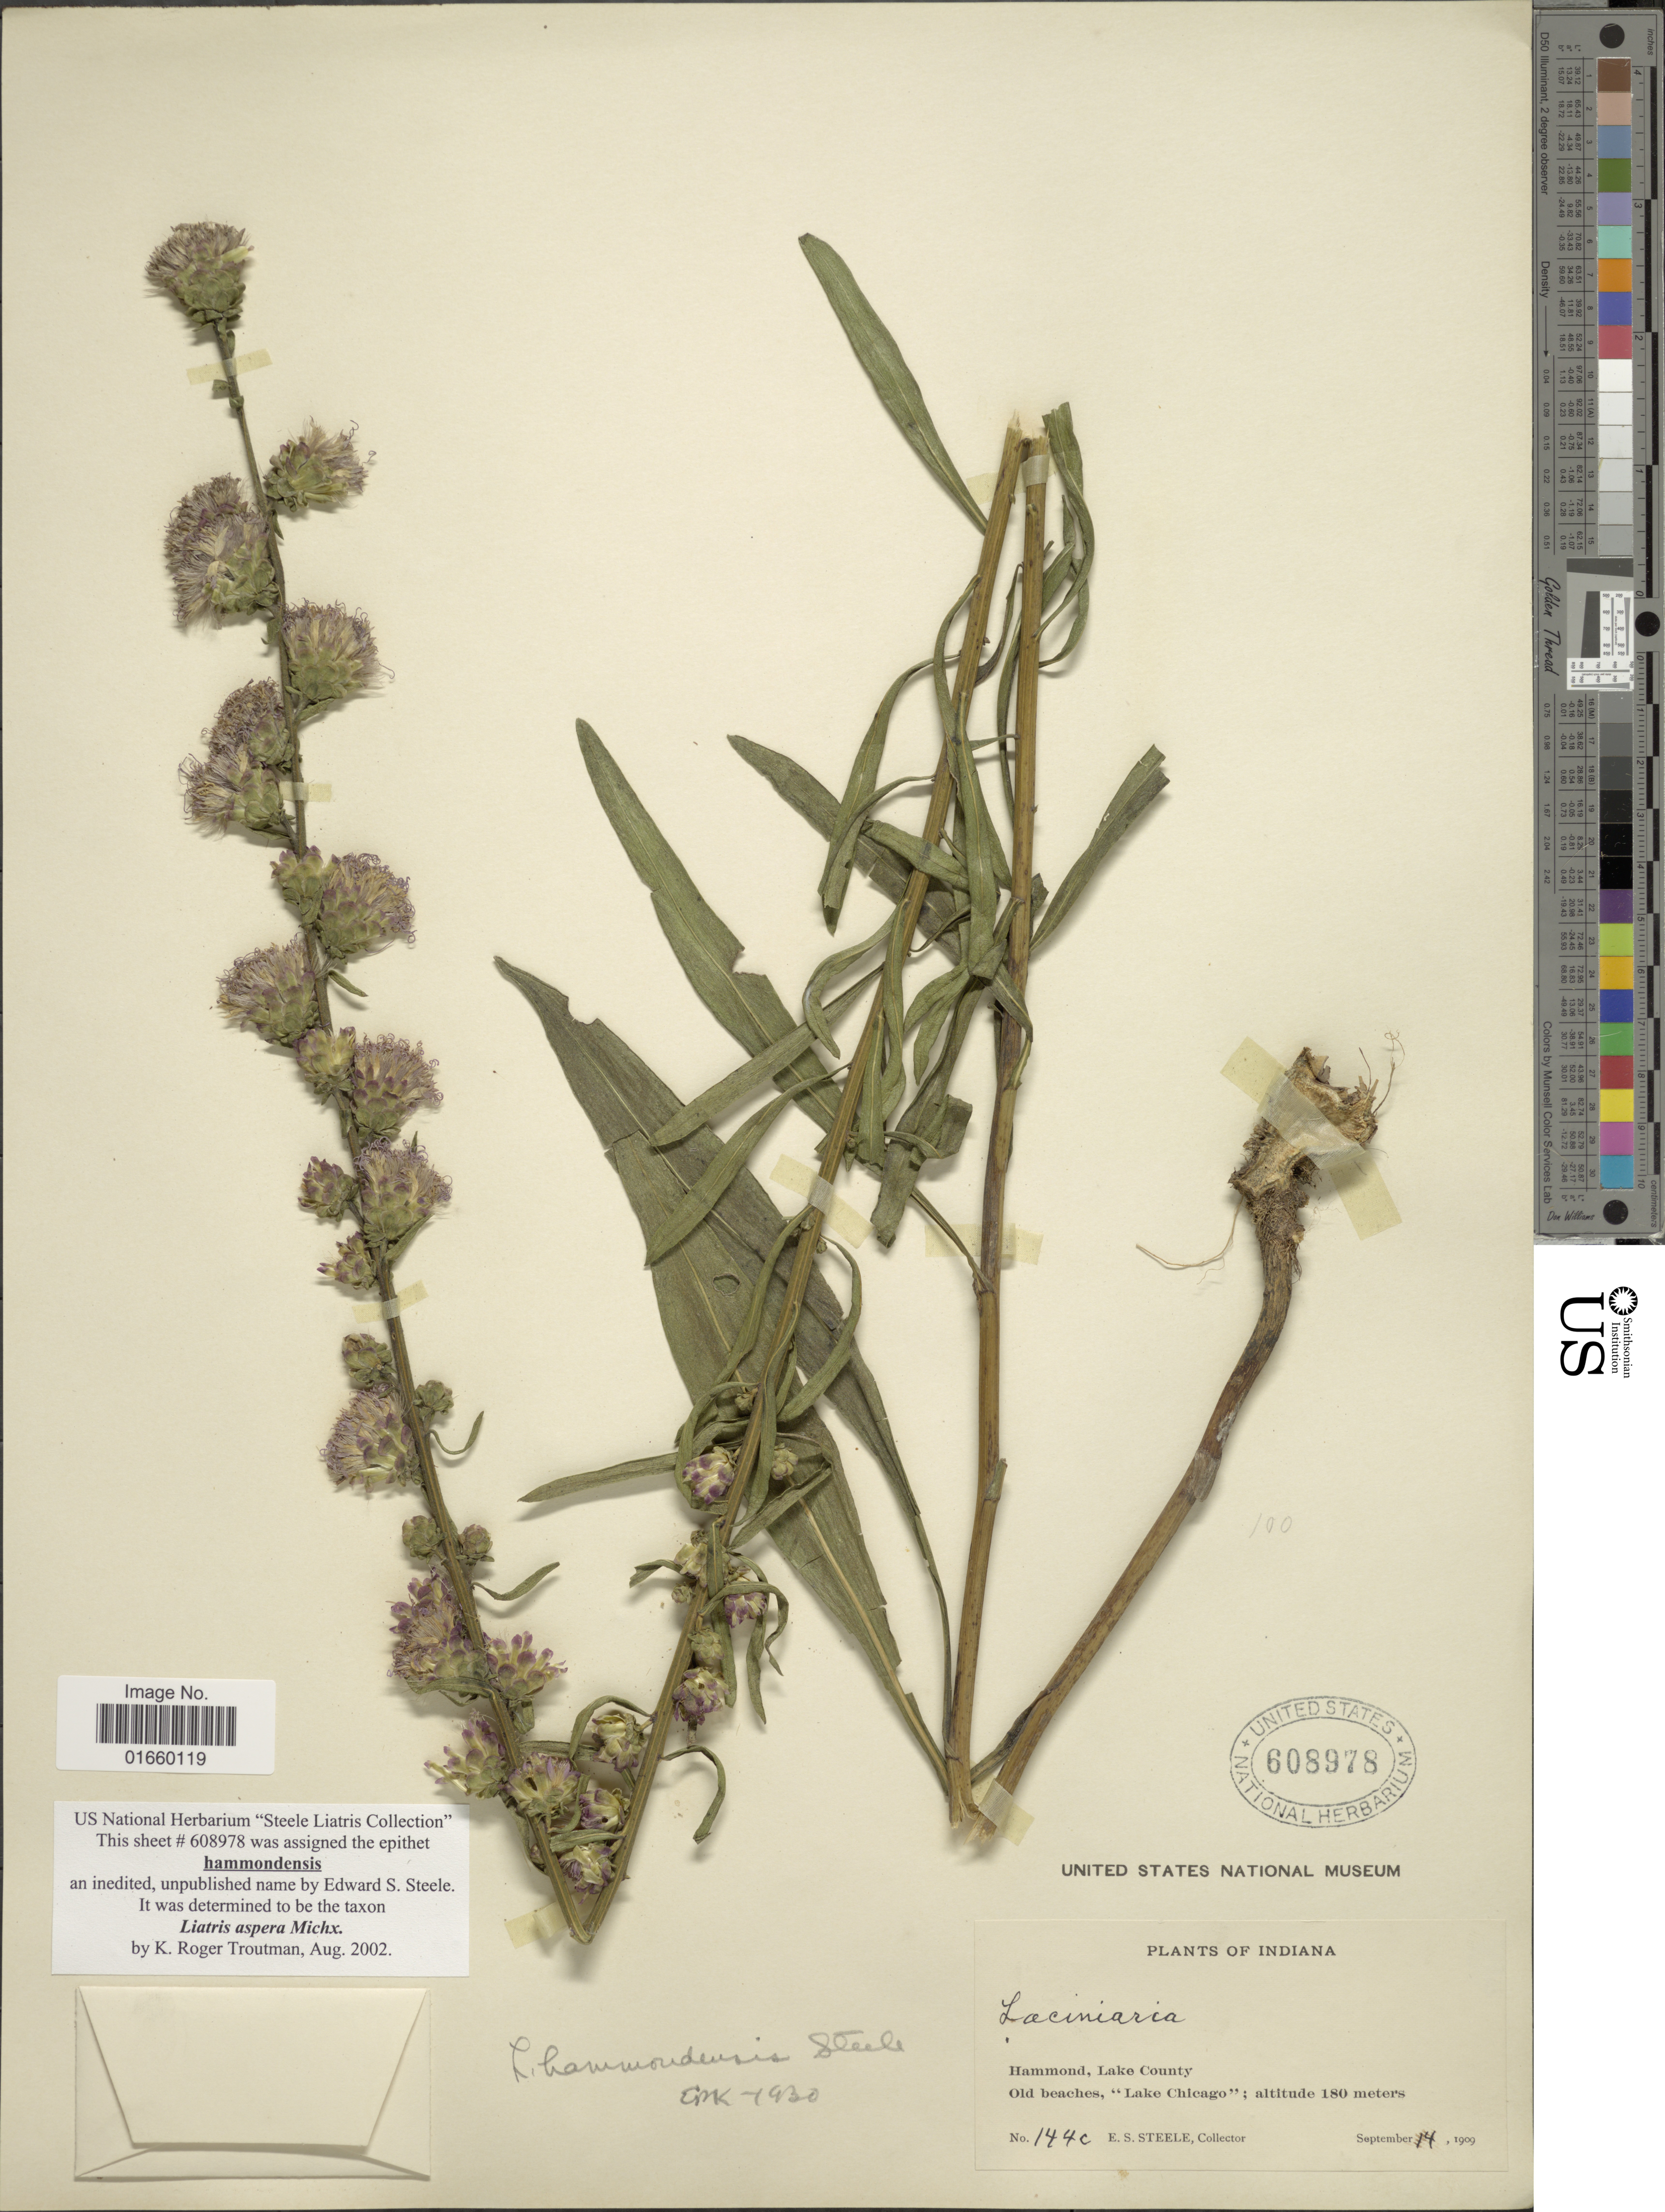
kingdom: Plantae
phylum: Tracheophyta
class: Magnoliopsida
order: Asterales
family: Asteraceae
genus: Liatris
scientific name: Liatris aspera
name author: Michx.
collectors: E. Steele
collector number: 144c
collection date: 1909-09-14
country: United States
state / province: Indiana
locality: Hammond, Lake County, Old Beaches, "Lake Chicago"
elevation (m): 180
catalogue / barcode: US 608978